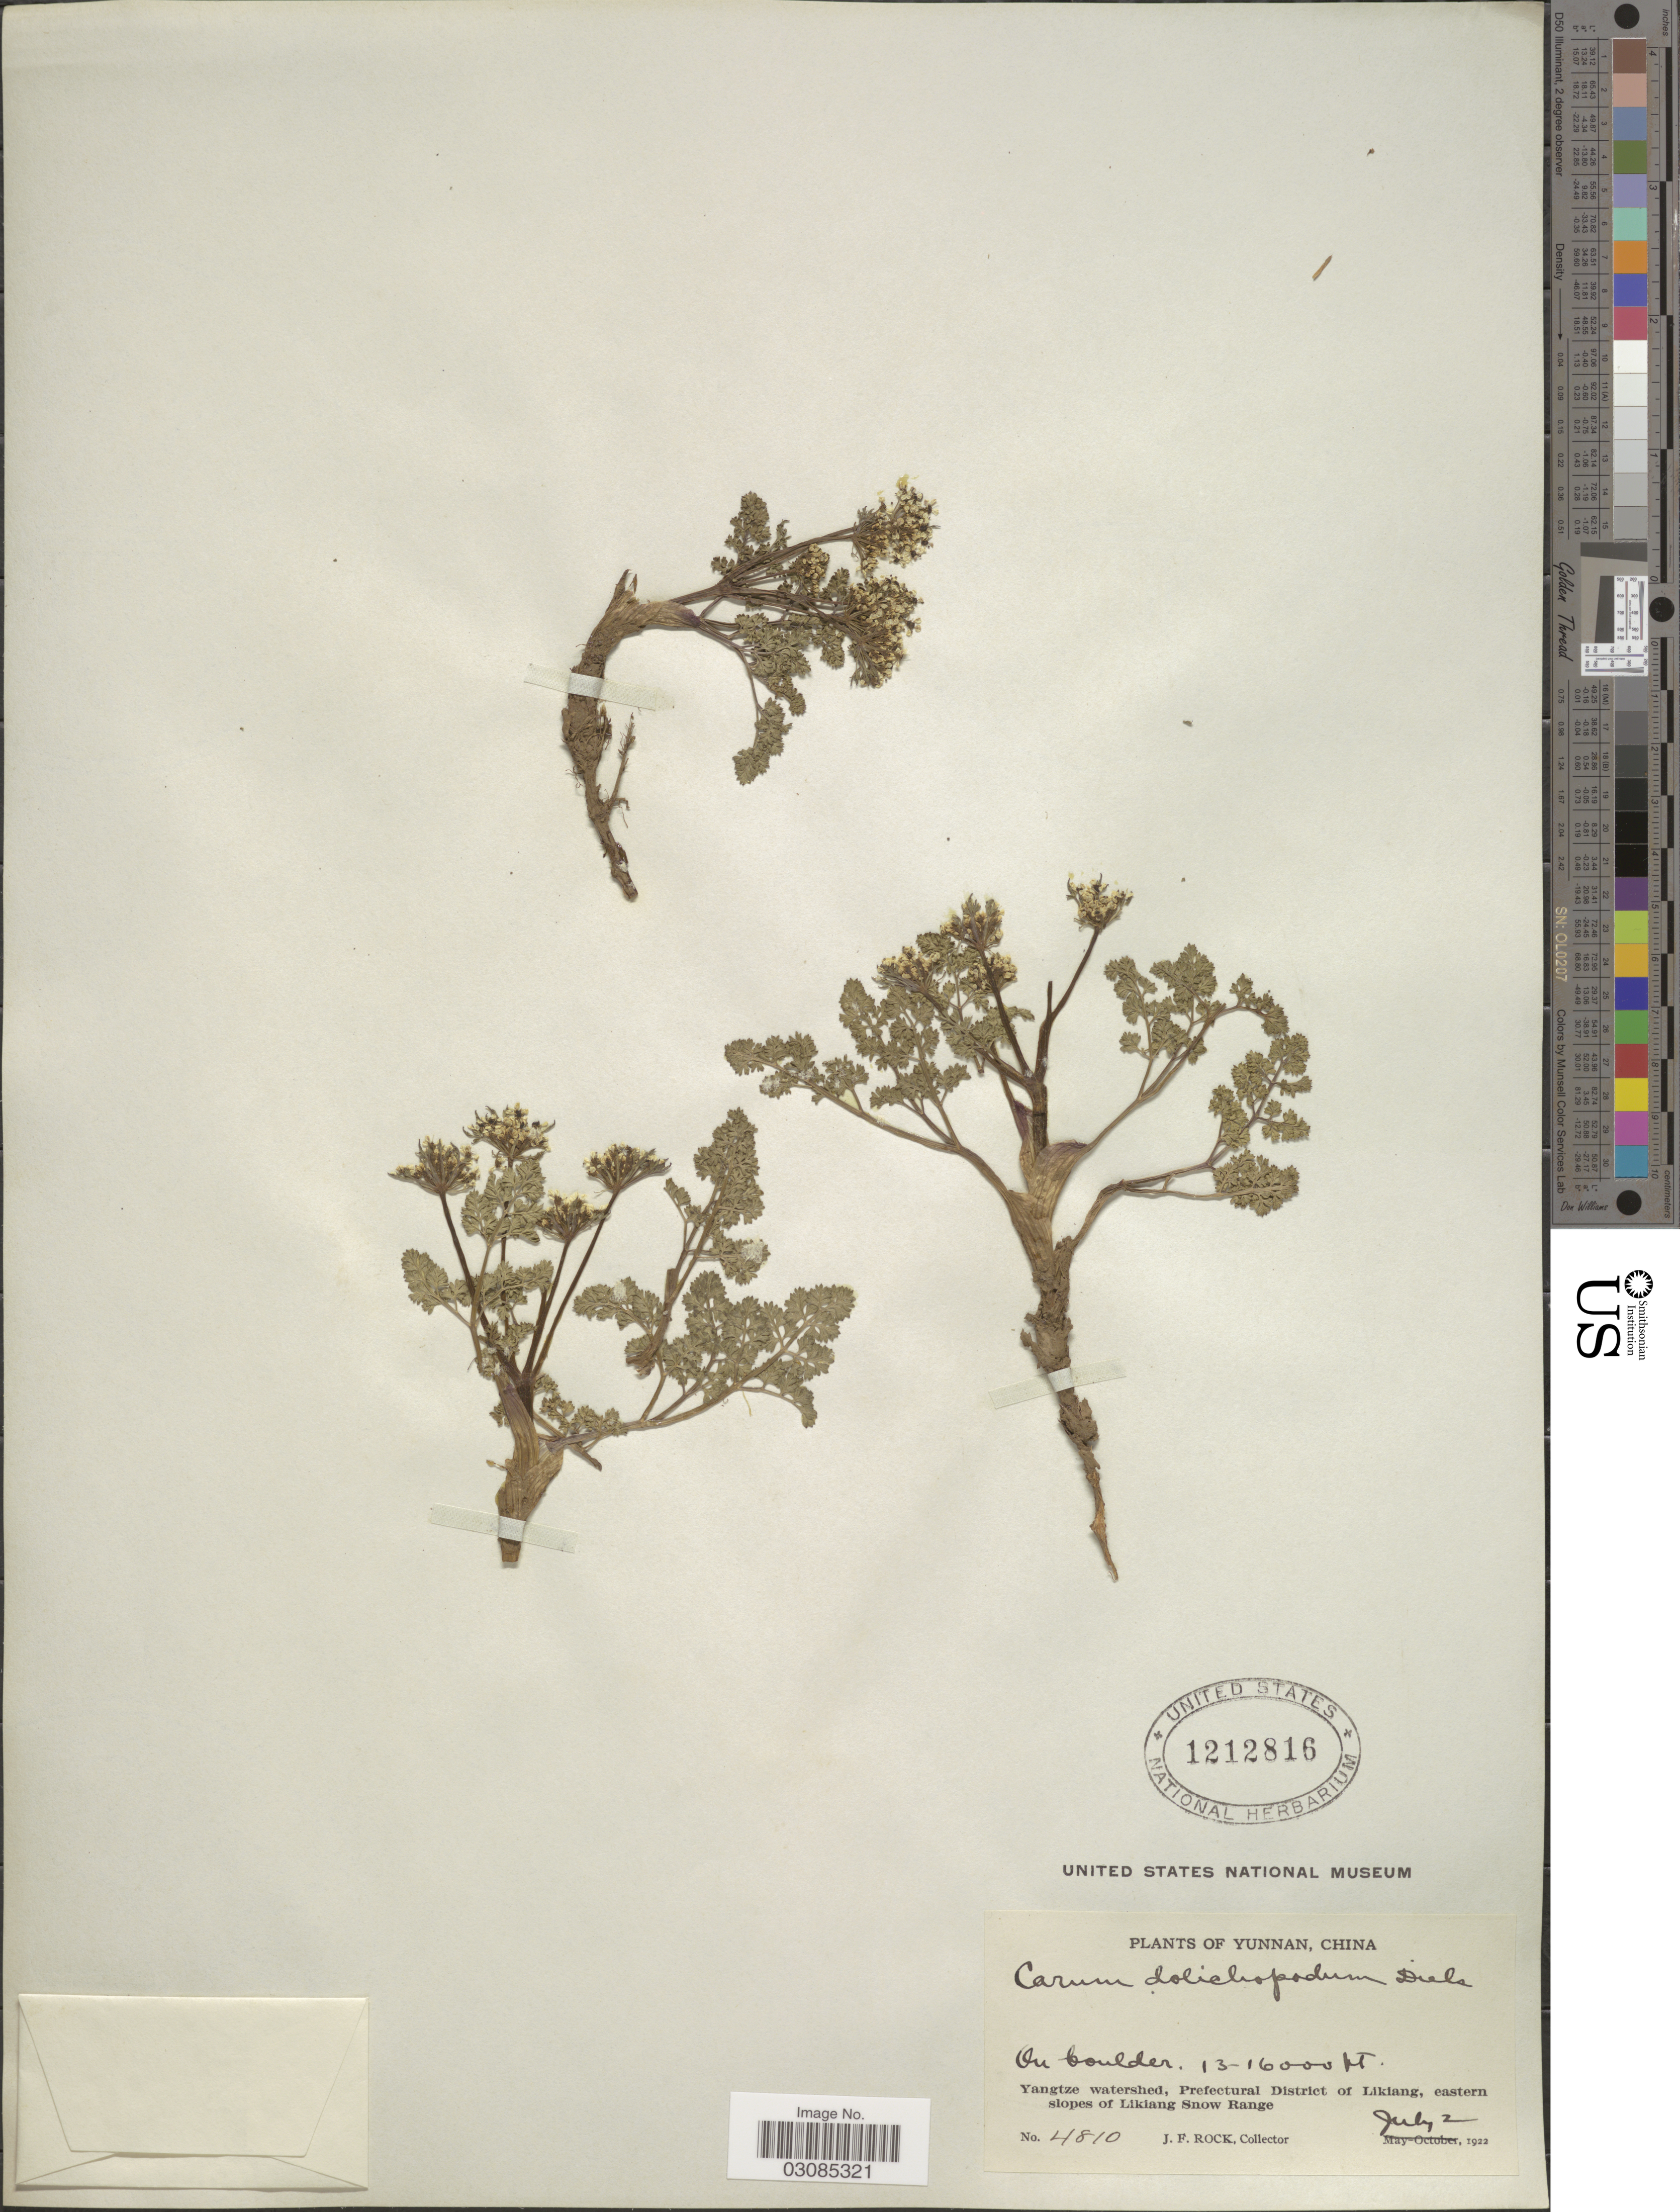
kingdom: Plantae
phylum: Tracheophyta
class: Magnoliopsida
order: Apiales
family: Apiaceae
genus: Carum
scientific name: Carum dolichopodum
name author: Diels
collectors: J. Rock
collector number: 4810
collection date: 1922-07-02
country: China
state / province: Yunnan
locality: On boulder. Yangtze watershed, Prefectural District of Likiang, eastern slopes of Likiang Snow Range.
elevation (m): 3962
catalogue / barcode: US 1212816